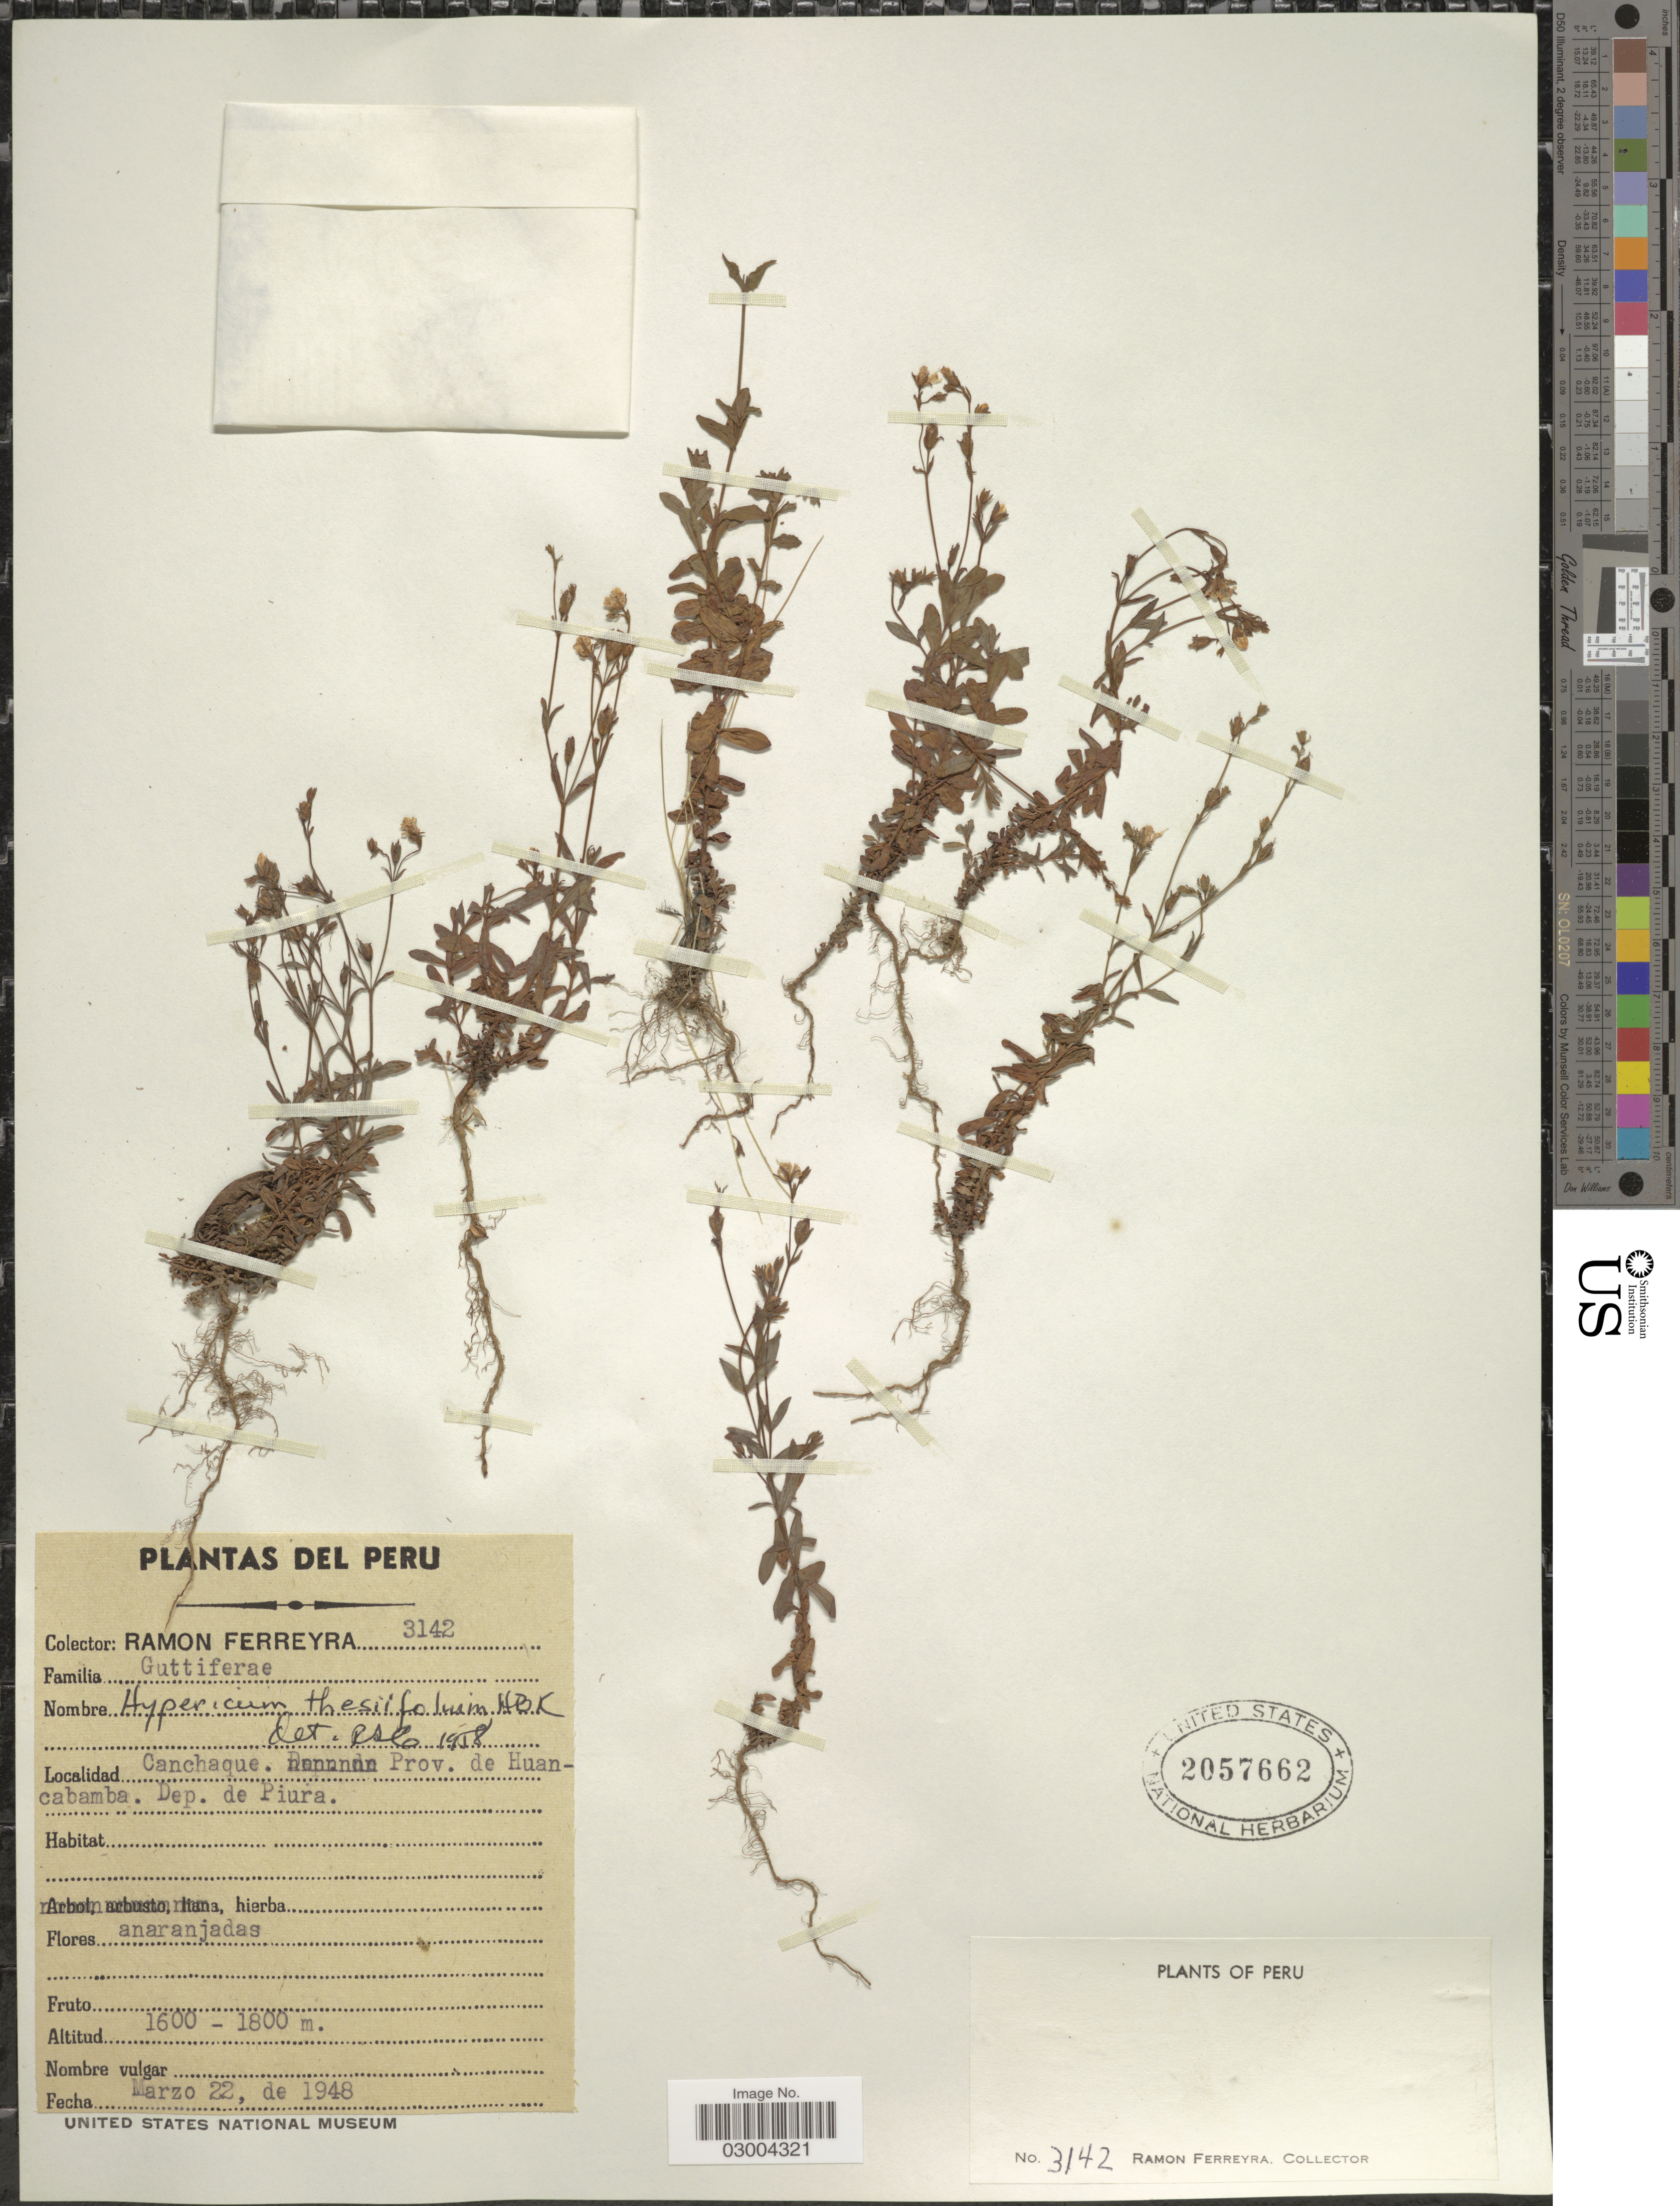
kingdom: Plantae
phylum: Tracheophyta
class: Magnoliopsida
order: Malpighiales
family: Hypericaceae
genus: Hypericum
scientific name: Hypericum thesiifolium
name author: Kunth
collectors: R. A. Ferreyra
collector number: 3142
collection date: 1948-03-22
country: Peru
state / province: Piura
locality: Canchaque. Prov. de Huancabamba. Dep. de Piura.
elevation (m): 1600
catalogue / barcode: US 2057662